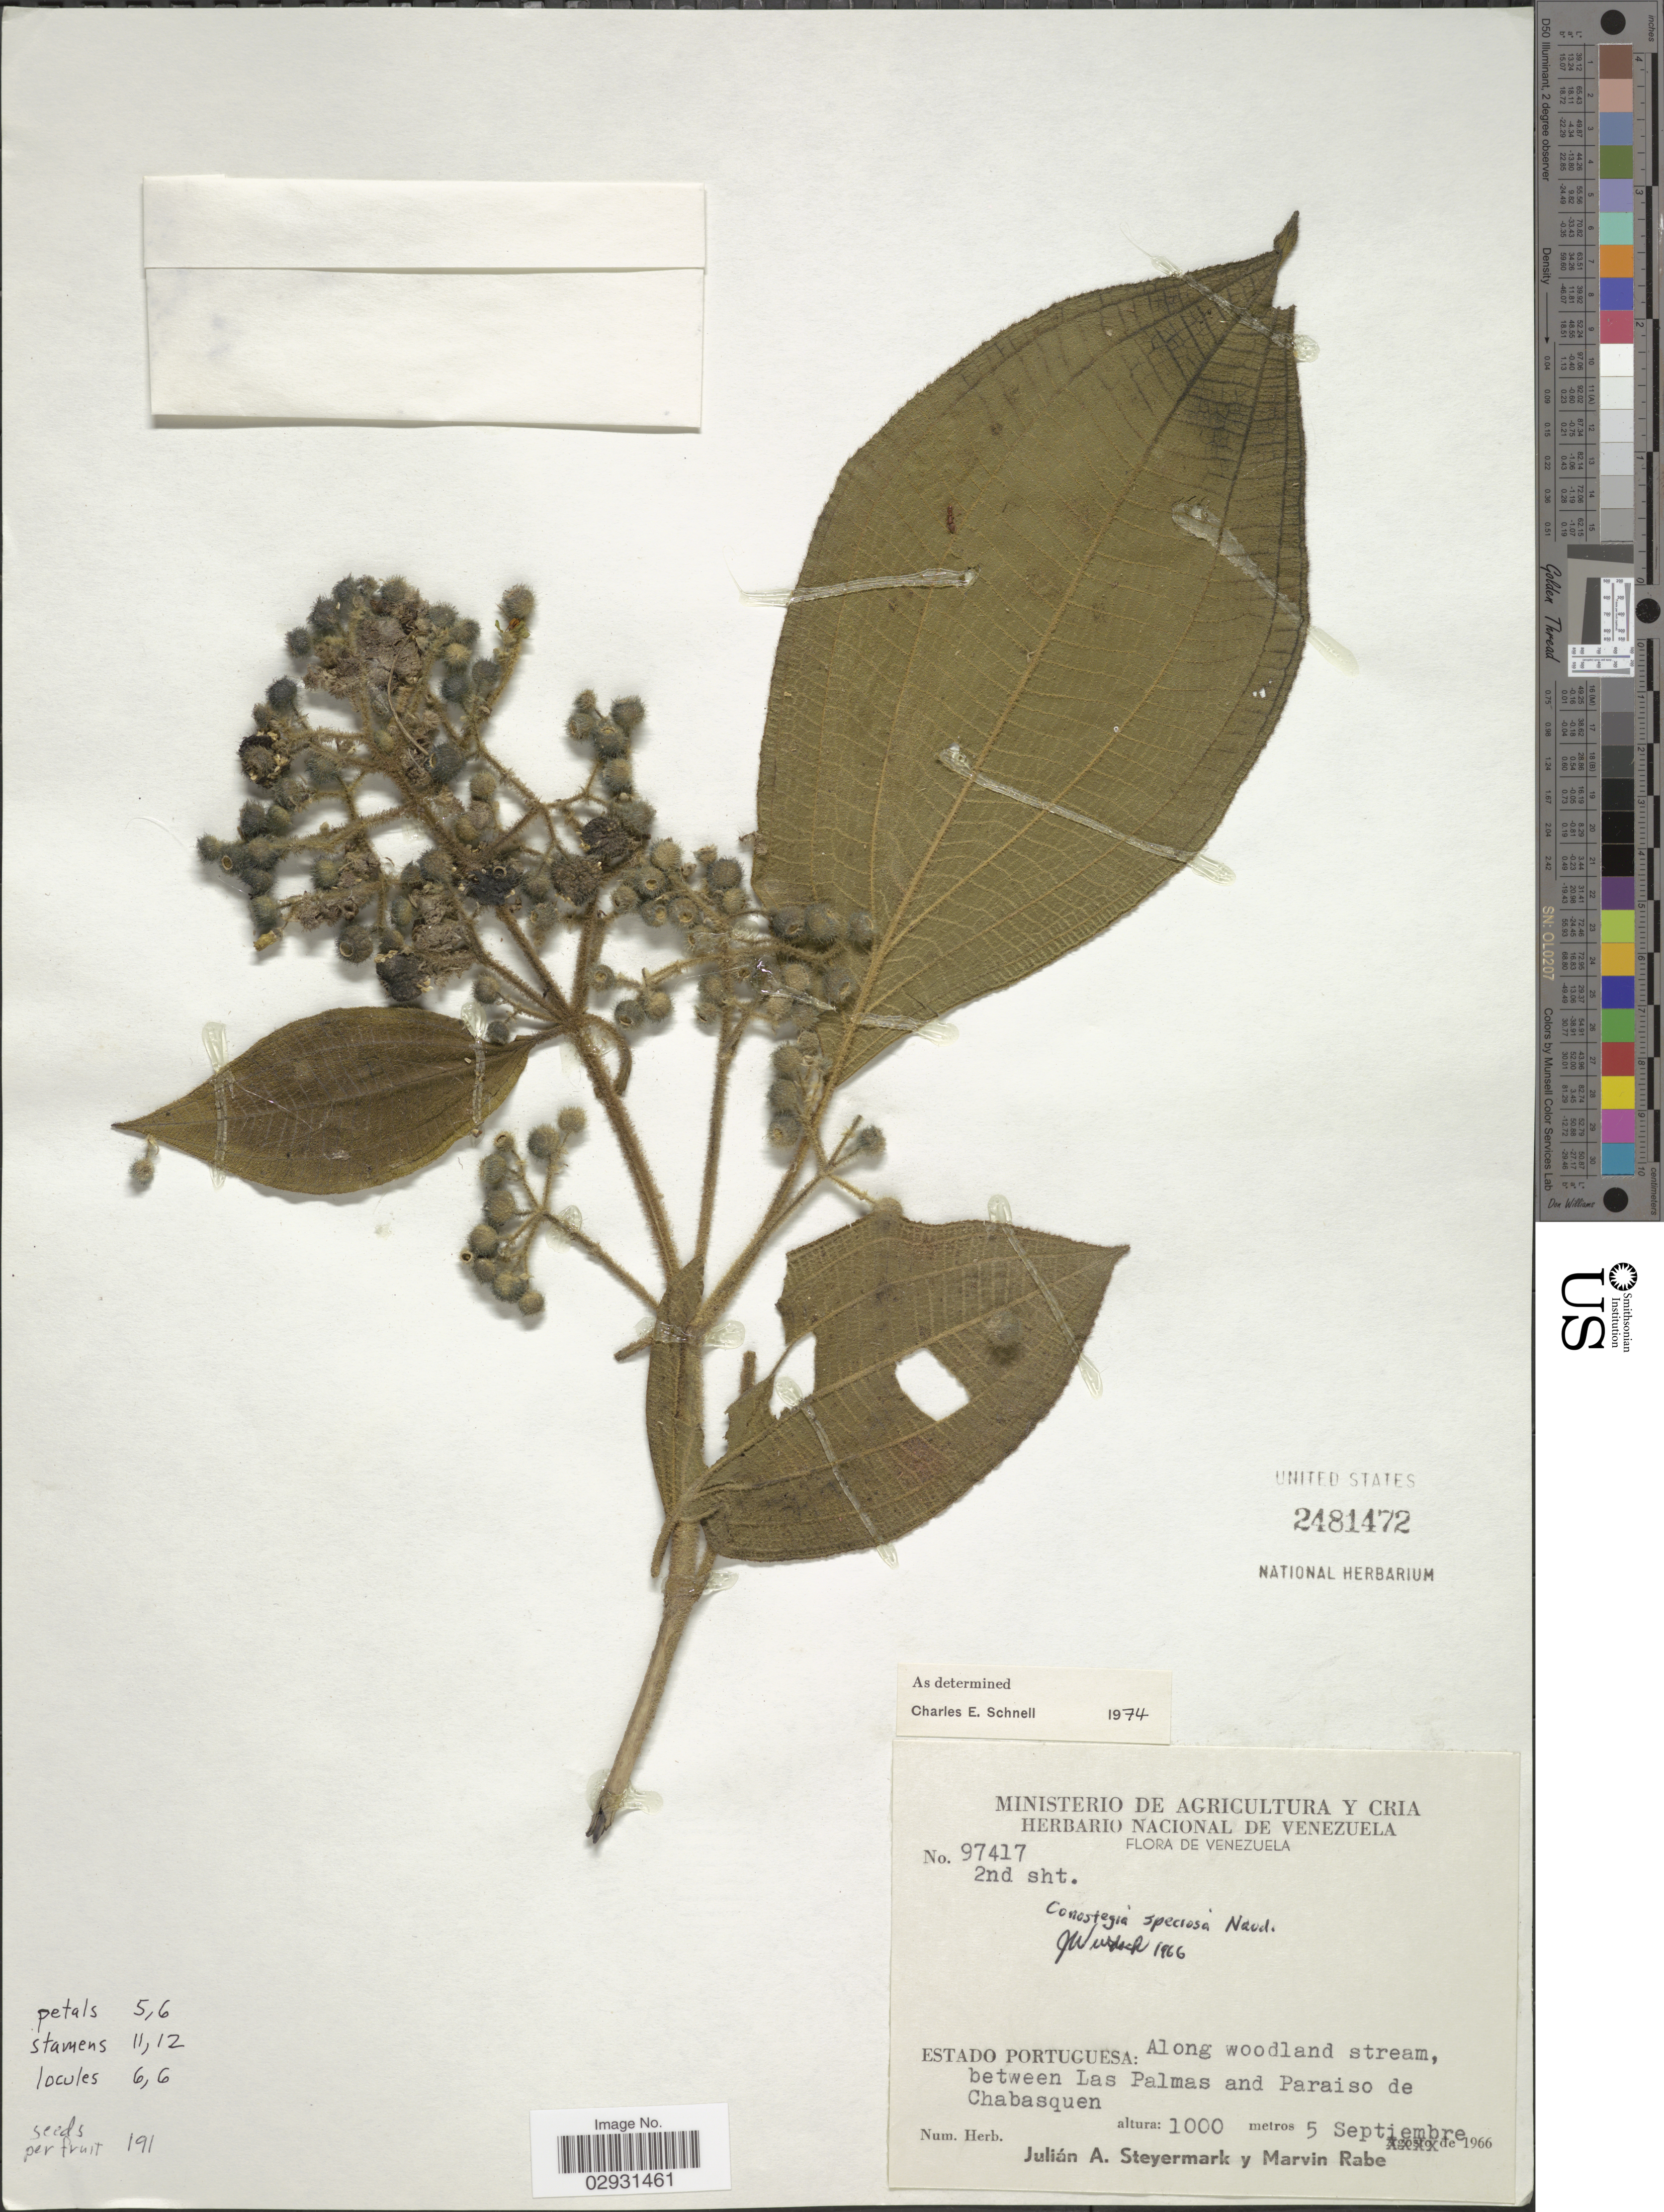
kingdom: Plantae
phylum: Tracheophyta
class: Magnoliopsida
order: Myrtales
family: Melastomataceae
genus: Conostegia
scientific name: Conostegia speciosa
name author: Naudin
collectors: J. Steyermark & M. Rabe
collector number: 97417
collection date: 1966-09-05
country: Venezuela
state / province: Portuguesa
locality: Between Las Palmas and Paraiso de Chabasquen.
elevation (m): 1000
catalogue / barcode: US 2481472